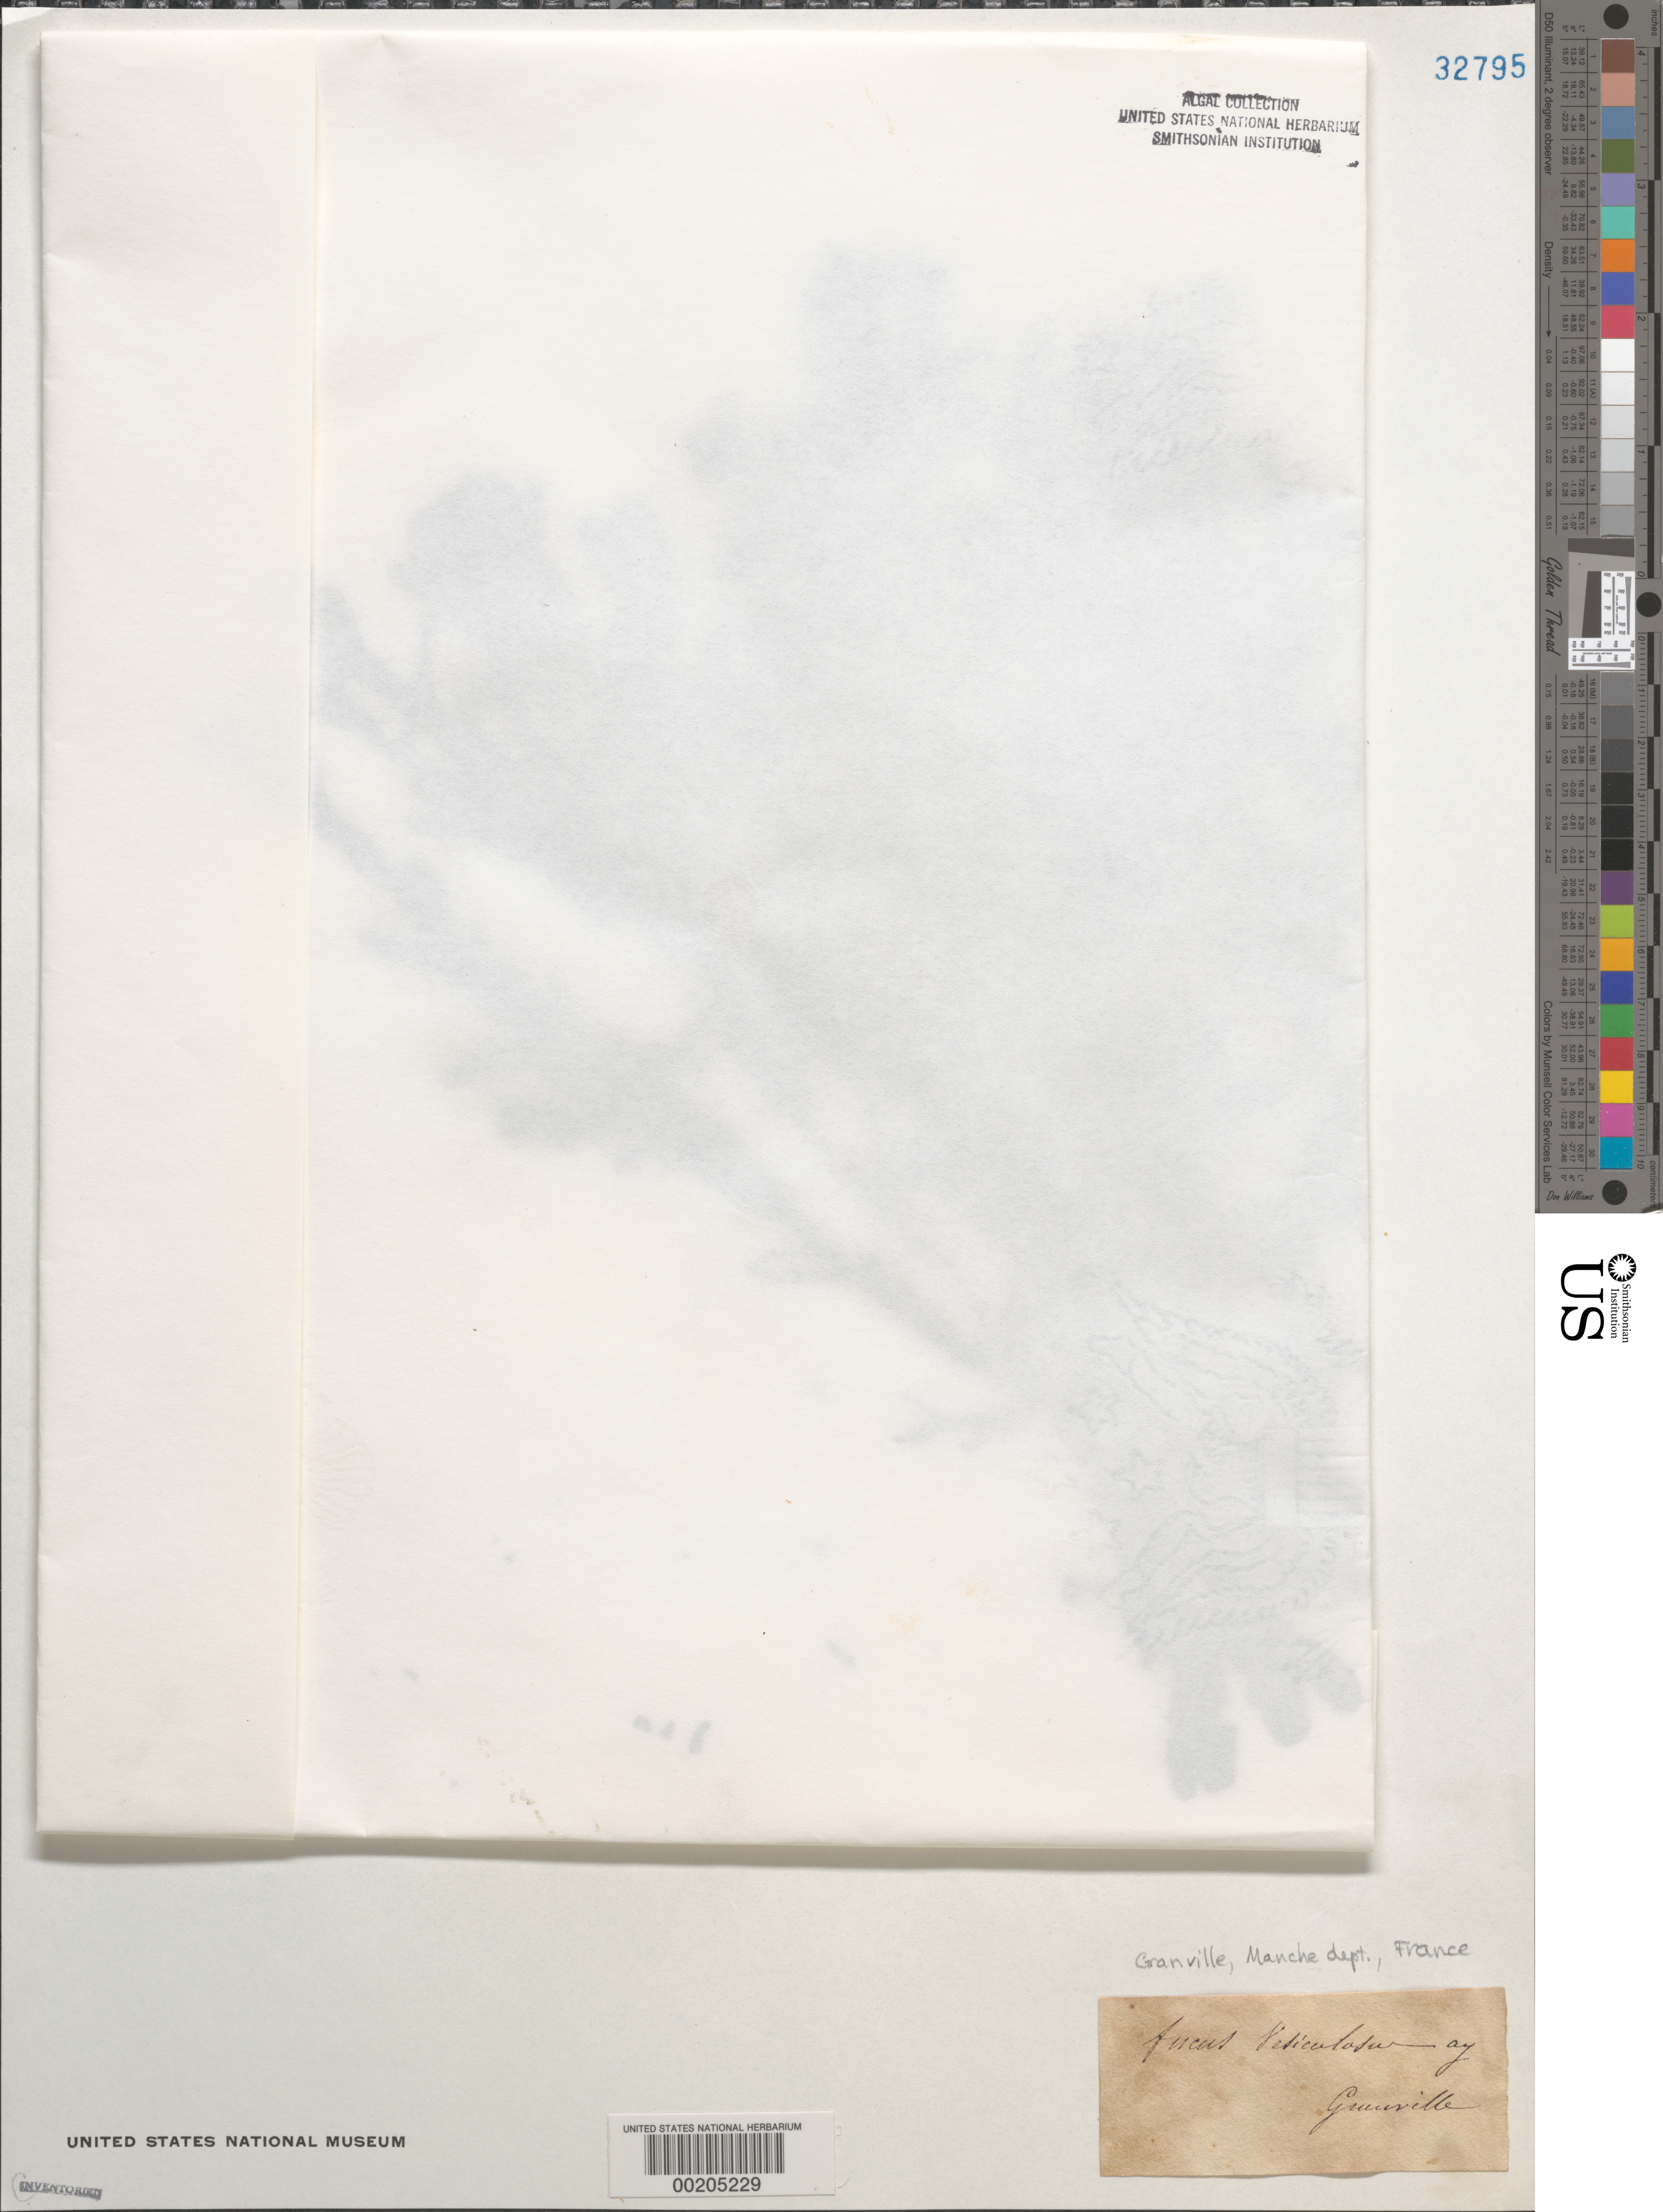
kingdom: Chromista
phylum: Ochrophyta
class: Phaeophyceae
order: Fucales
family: Fucaceae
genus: Fucus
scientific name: Fucus vesiculosus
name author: L.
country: France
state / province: Normandie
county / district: Manche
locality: Granville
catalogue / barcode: US 32795